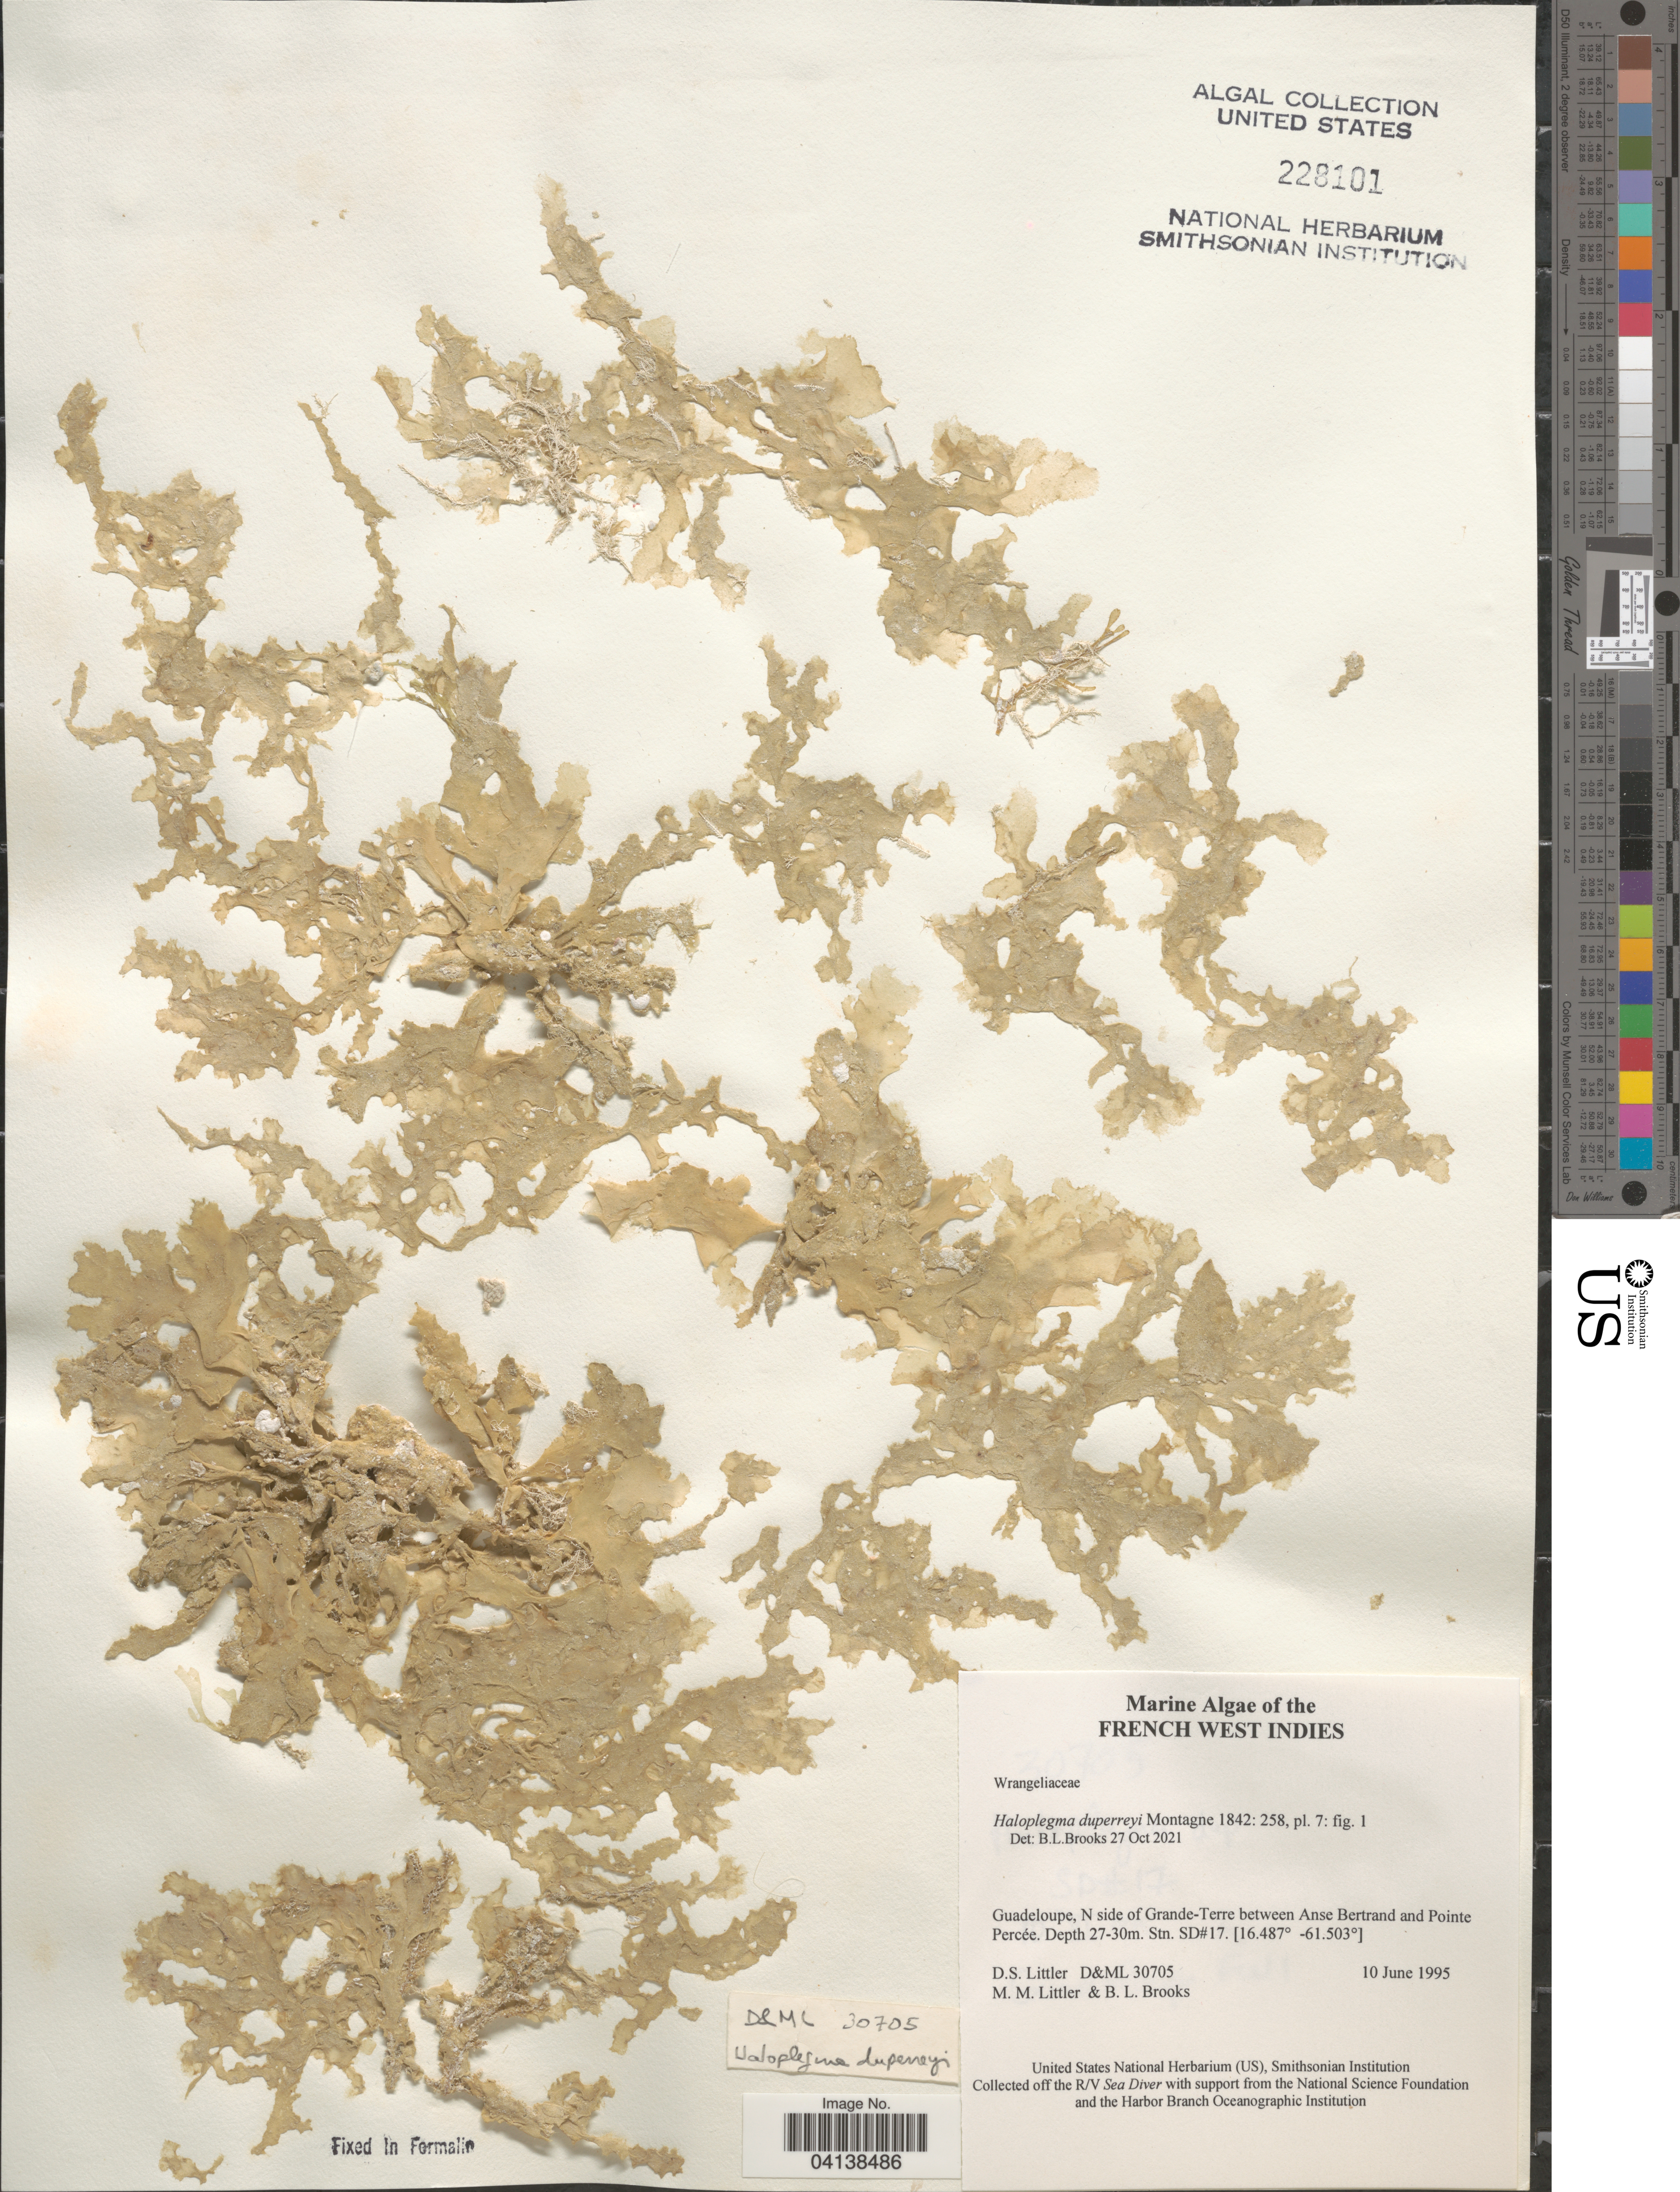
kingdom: Plantae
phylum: Rhodophyta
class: Florideophyceae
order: Ceramiales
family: Wrangeliaceae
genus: Haloplegma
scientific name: Haloplegma duperreyi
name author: Mont.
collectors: D. S. Littler & B. Brooks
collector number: D&ML 30705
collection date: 1995-06-10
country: Guadeloupe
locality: French West Indies. N side of Grande-Terre between Anse Bertrand and Pointe Percée. Stn. SD#17.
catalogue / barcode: US 228101